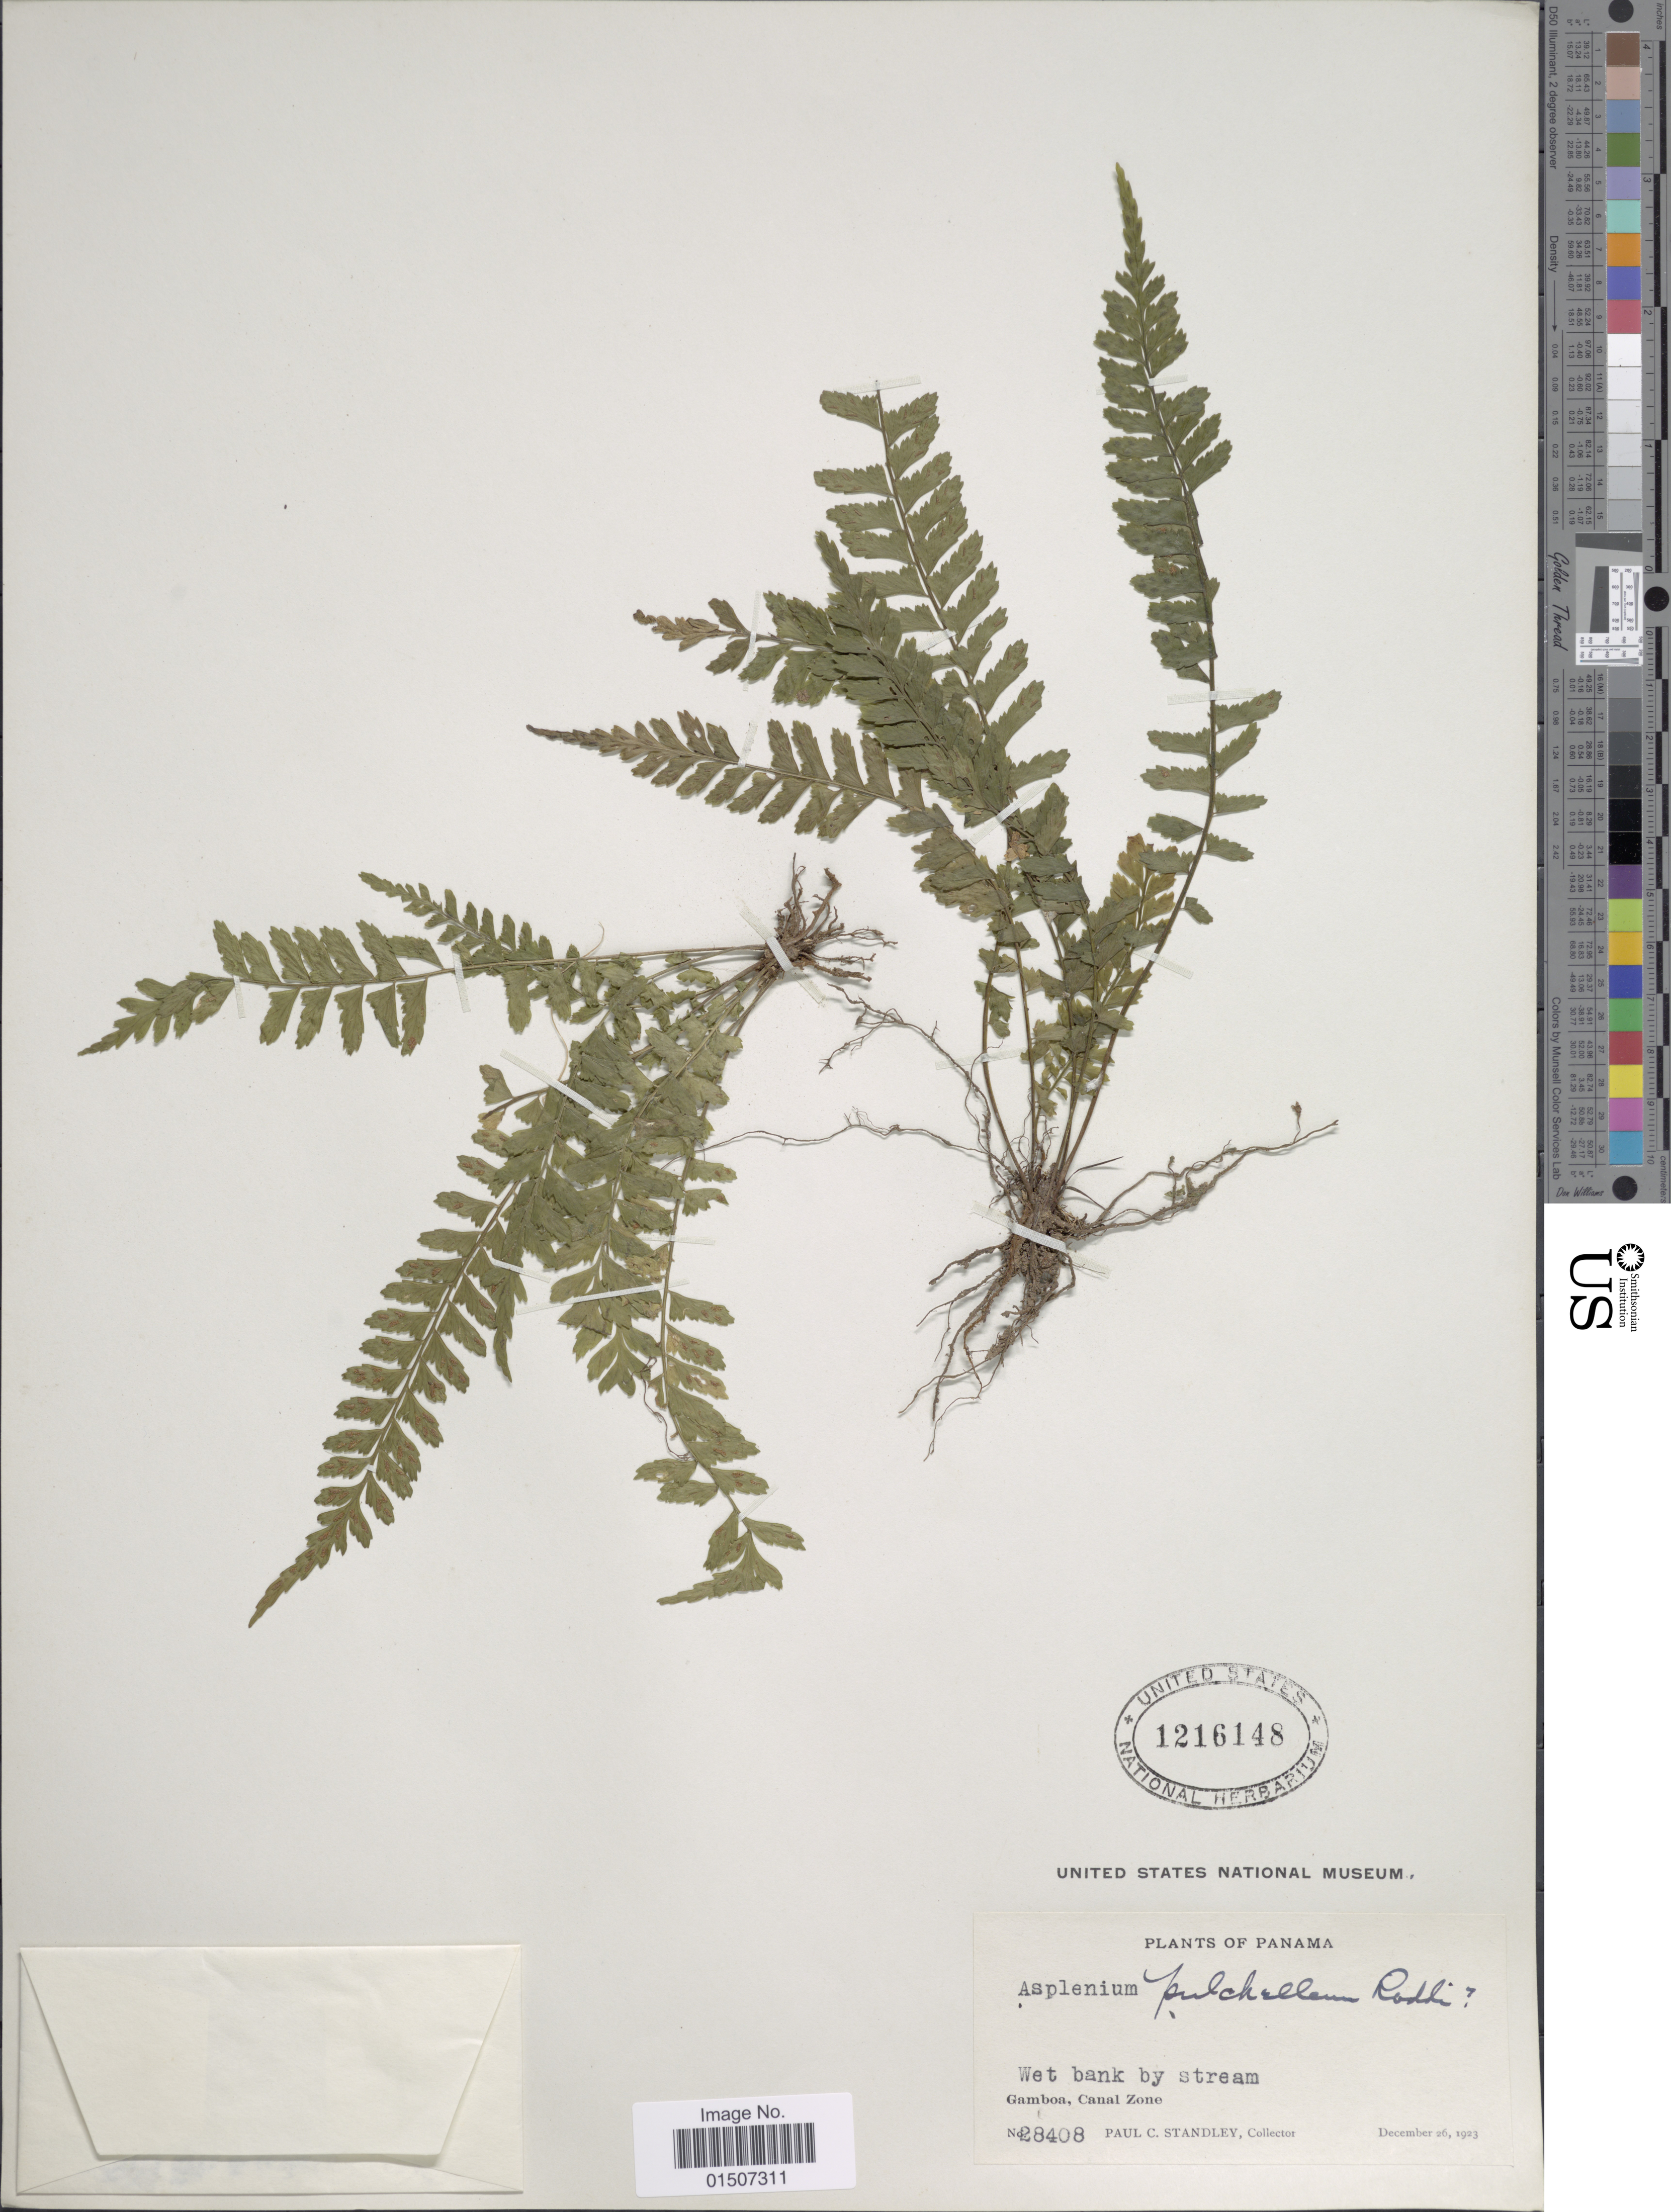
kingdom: Plantae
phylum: Tracheophyta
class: Polypodiopsida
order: Polypodiales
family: Aspleniaceae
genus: Asplenium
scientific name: Asplenium otites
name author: Link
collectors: P. C. Standley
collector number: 28408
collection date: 1923-12-26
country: Panama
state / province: Colón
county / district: Canal Zone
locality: Wet bank by stream, Gamboa, Canal Zone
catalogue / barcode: US 1216148